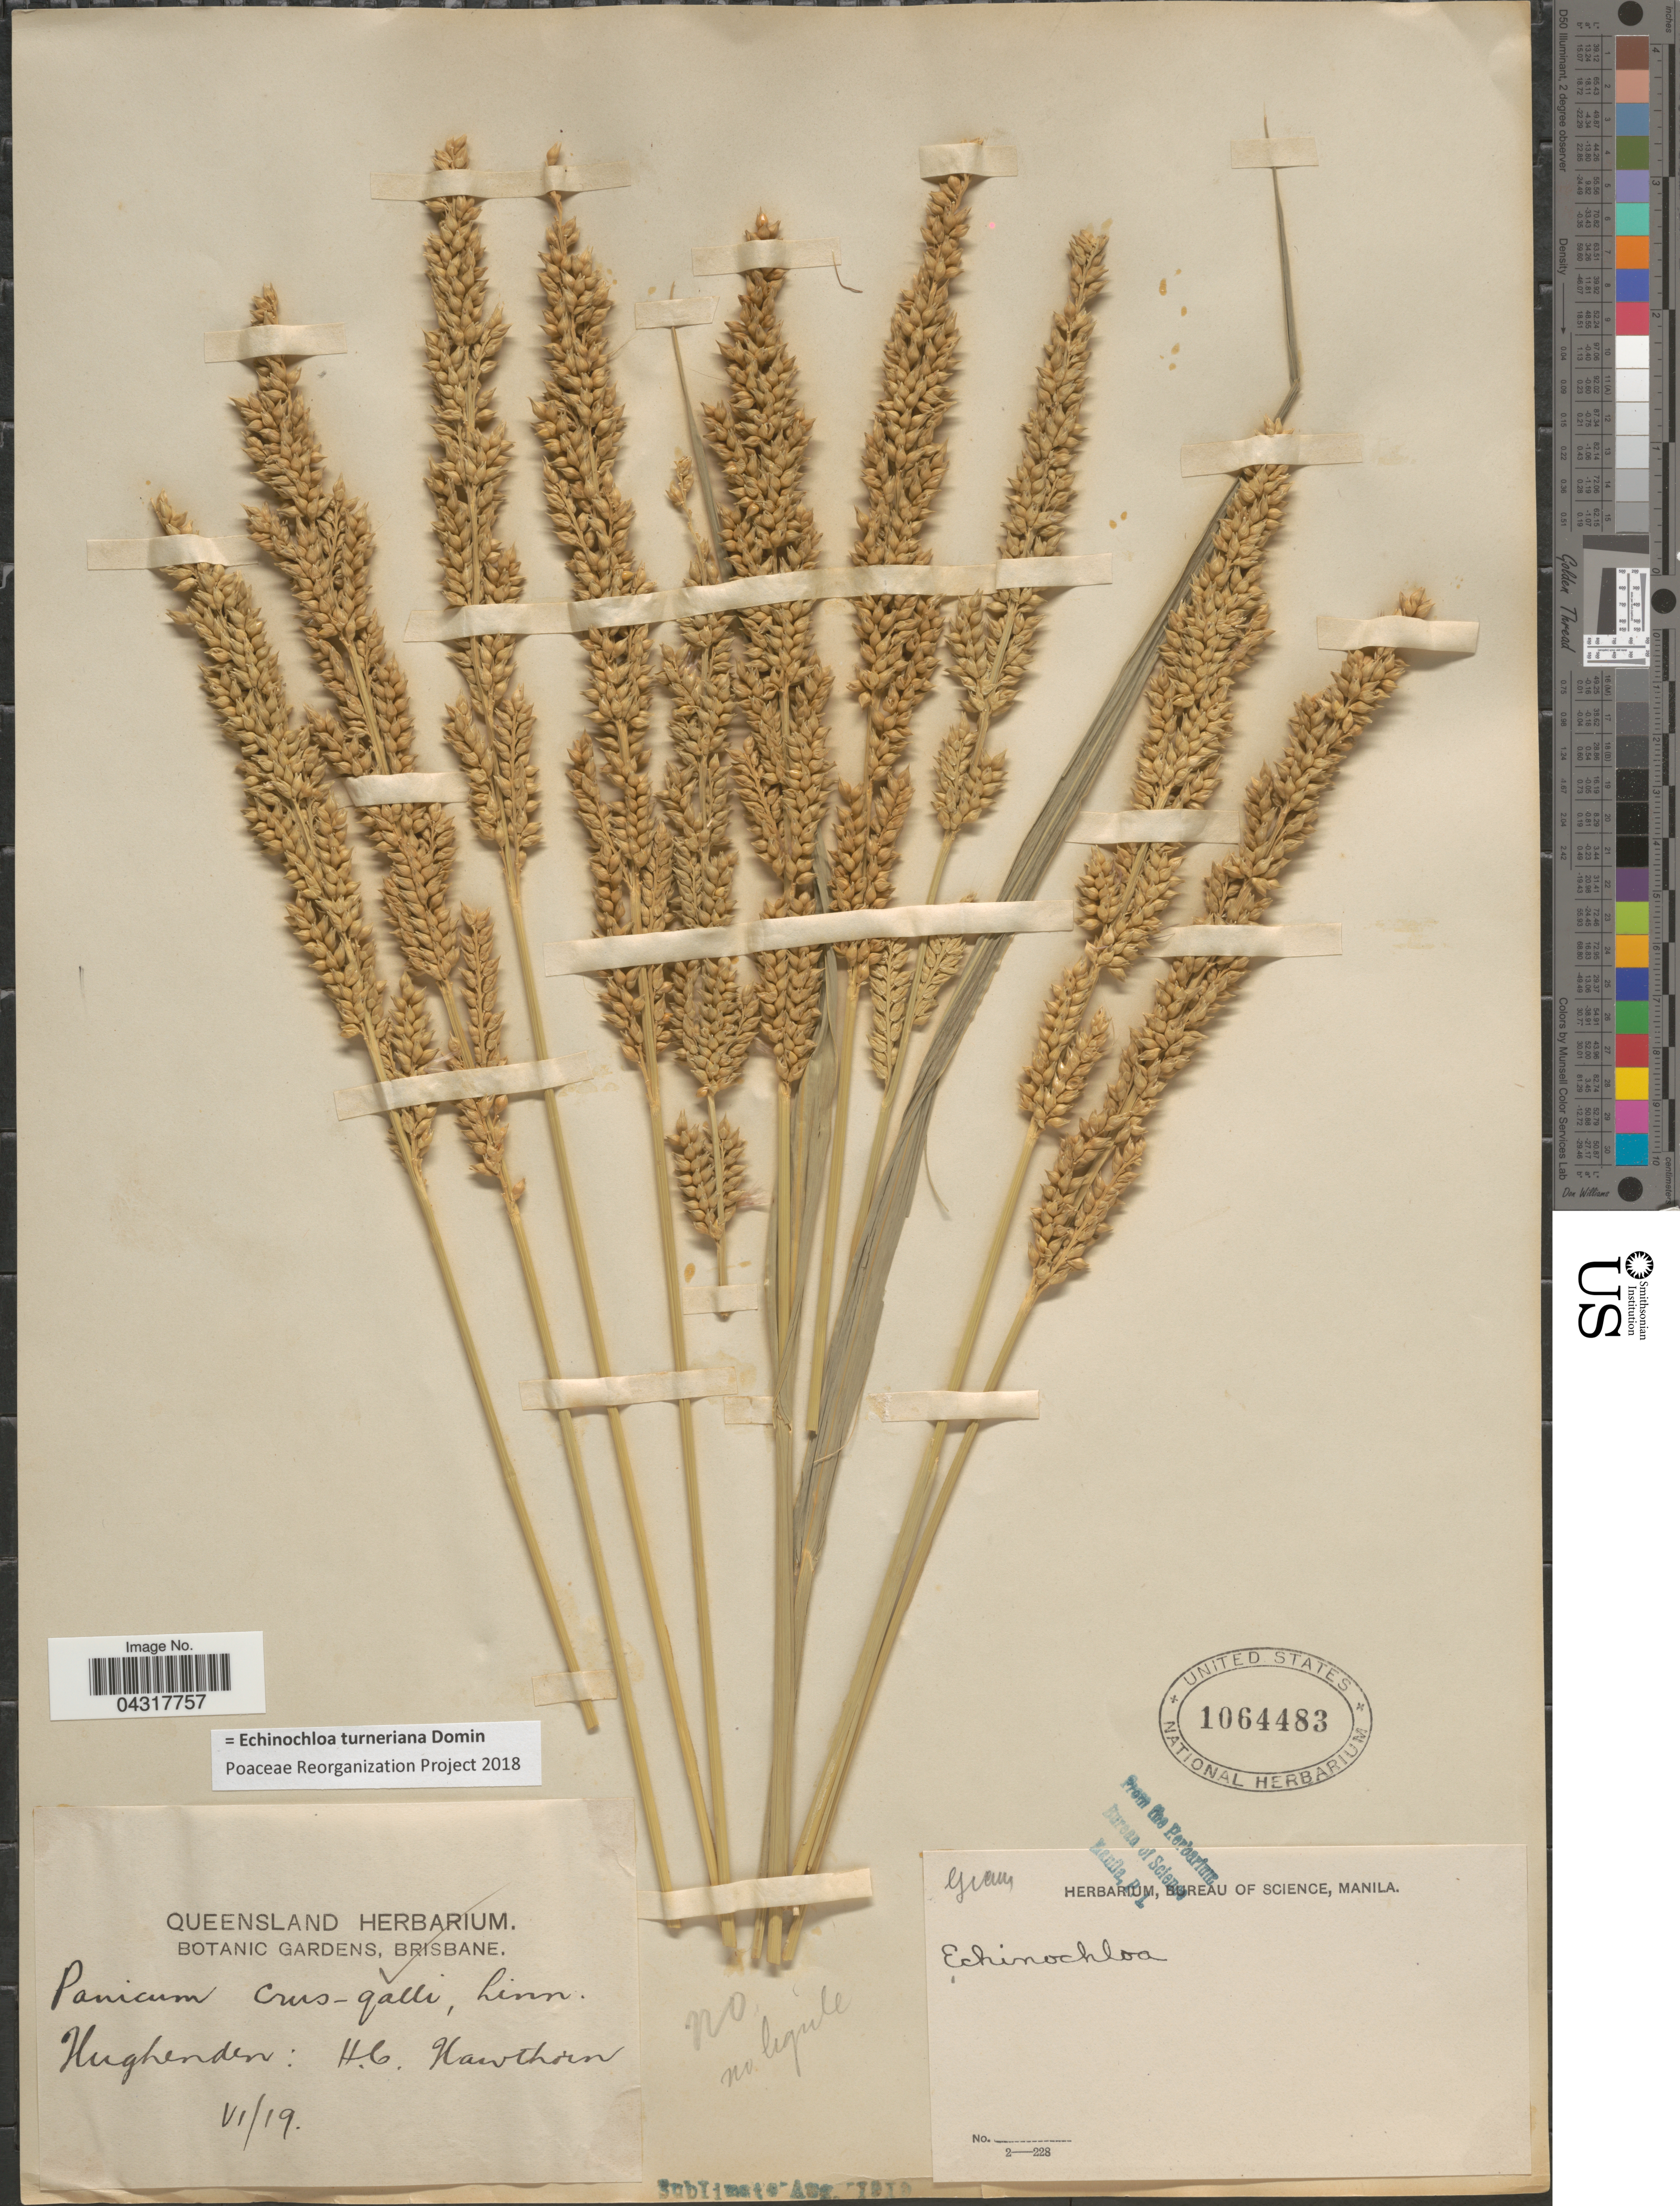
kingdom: Plantae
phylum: Tracheophyta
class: Liliopsida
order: Poales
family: Poaceae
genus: Echinochloa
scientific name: Echinochloa turneriana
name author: (Domin) J.M. Black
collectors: H. Hawthorn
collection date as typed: Transcribed d/m/y: /6/19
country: Australia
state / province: Queensland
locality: Hughenden.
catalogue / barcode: US 1064483